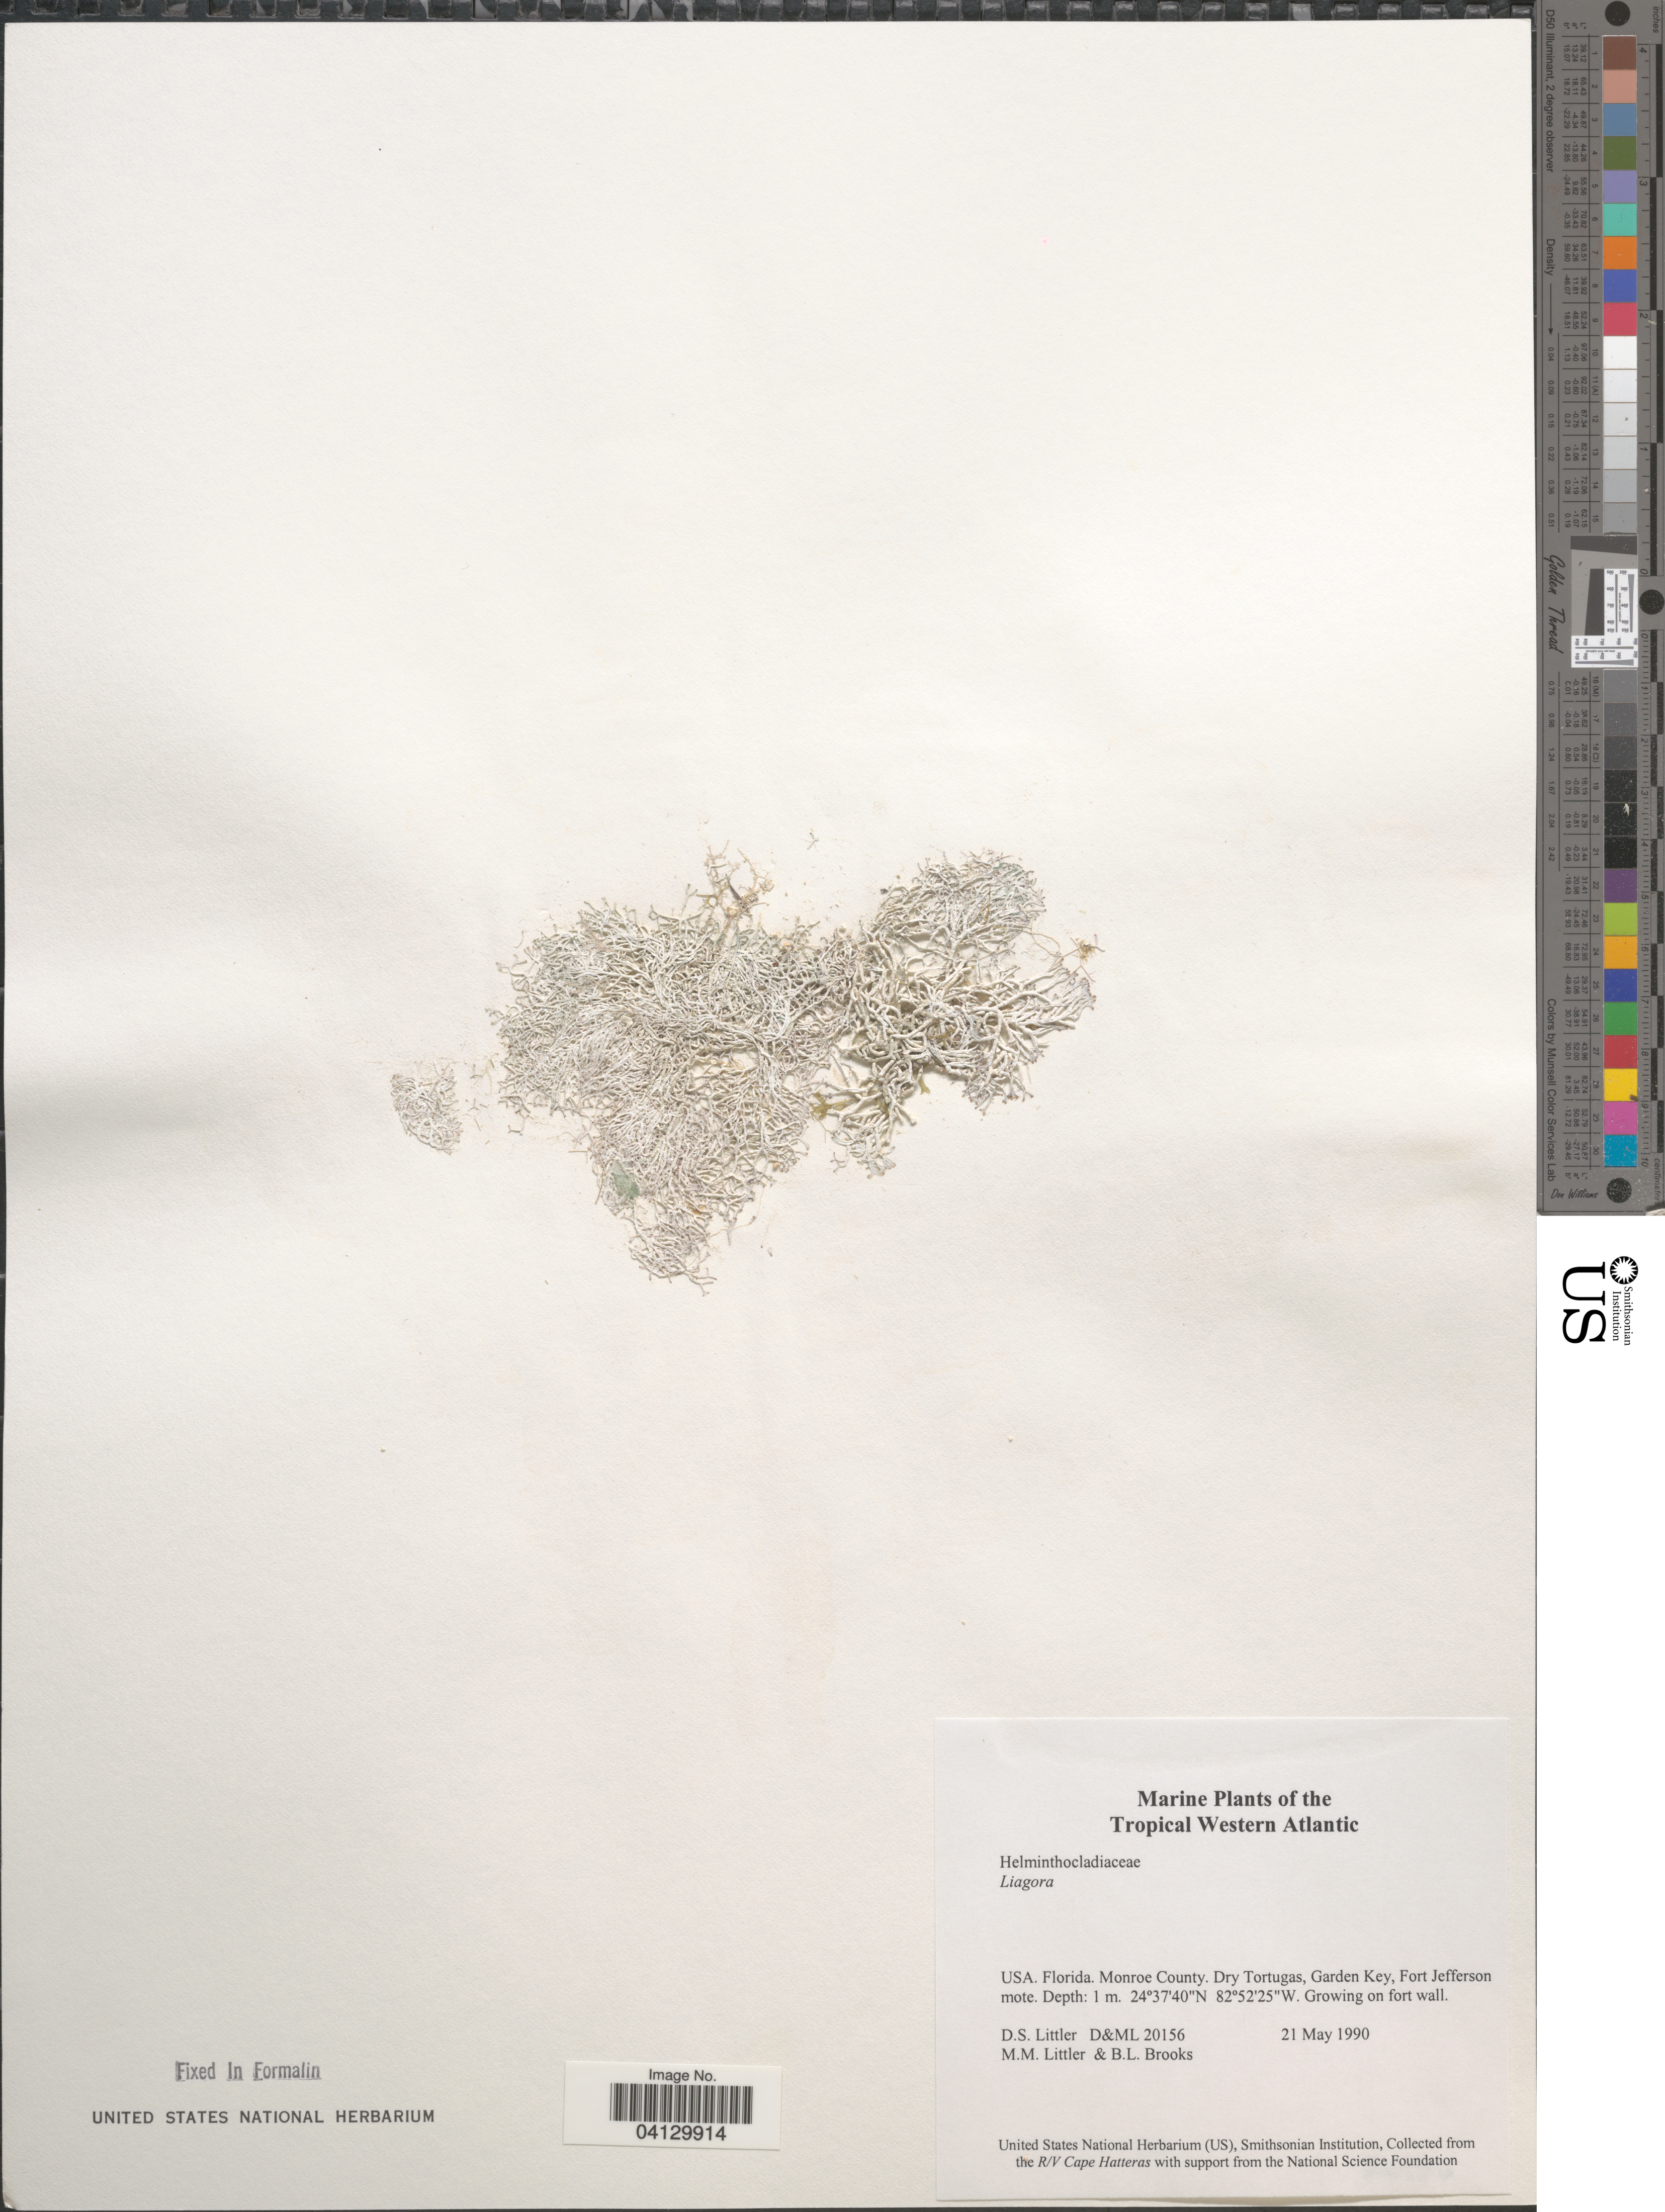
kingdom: Plantae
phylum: Rhodophyta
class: Florideophyceae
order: Nemaliales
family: Liagoraceae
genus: Liagora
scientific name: Liagora sp.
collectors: D. S. Littler & B. Brooks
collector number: D&ML20156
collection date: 1990-05-21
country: United States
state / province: Florida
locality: Tropical Western Atlantic. Monroe County. Dry Tortugas, Garden Key, Fort Jefferson mote.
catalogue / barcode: US 328711